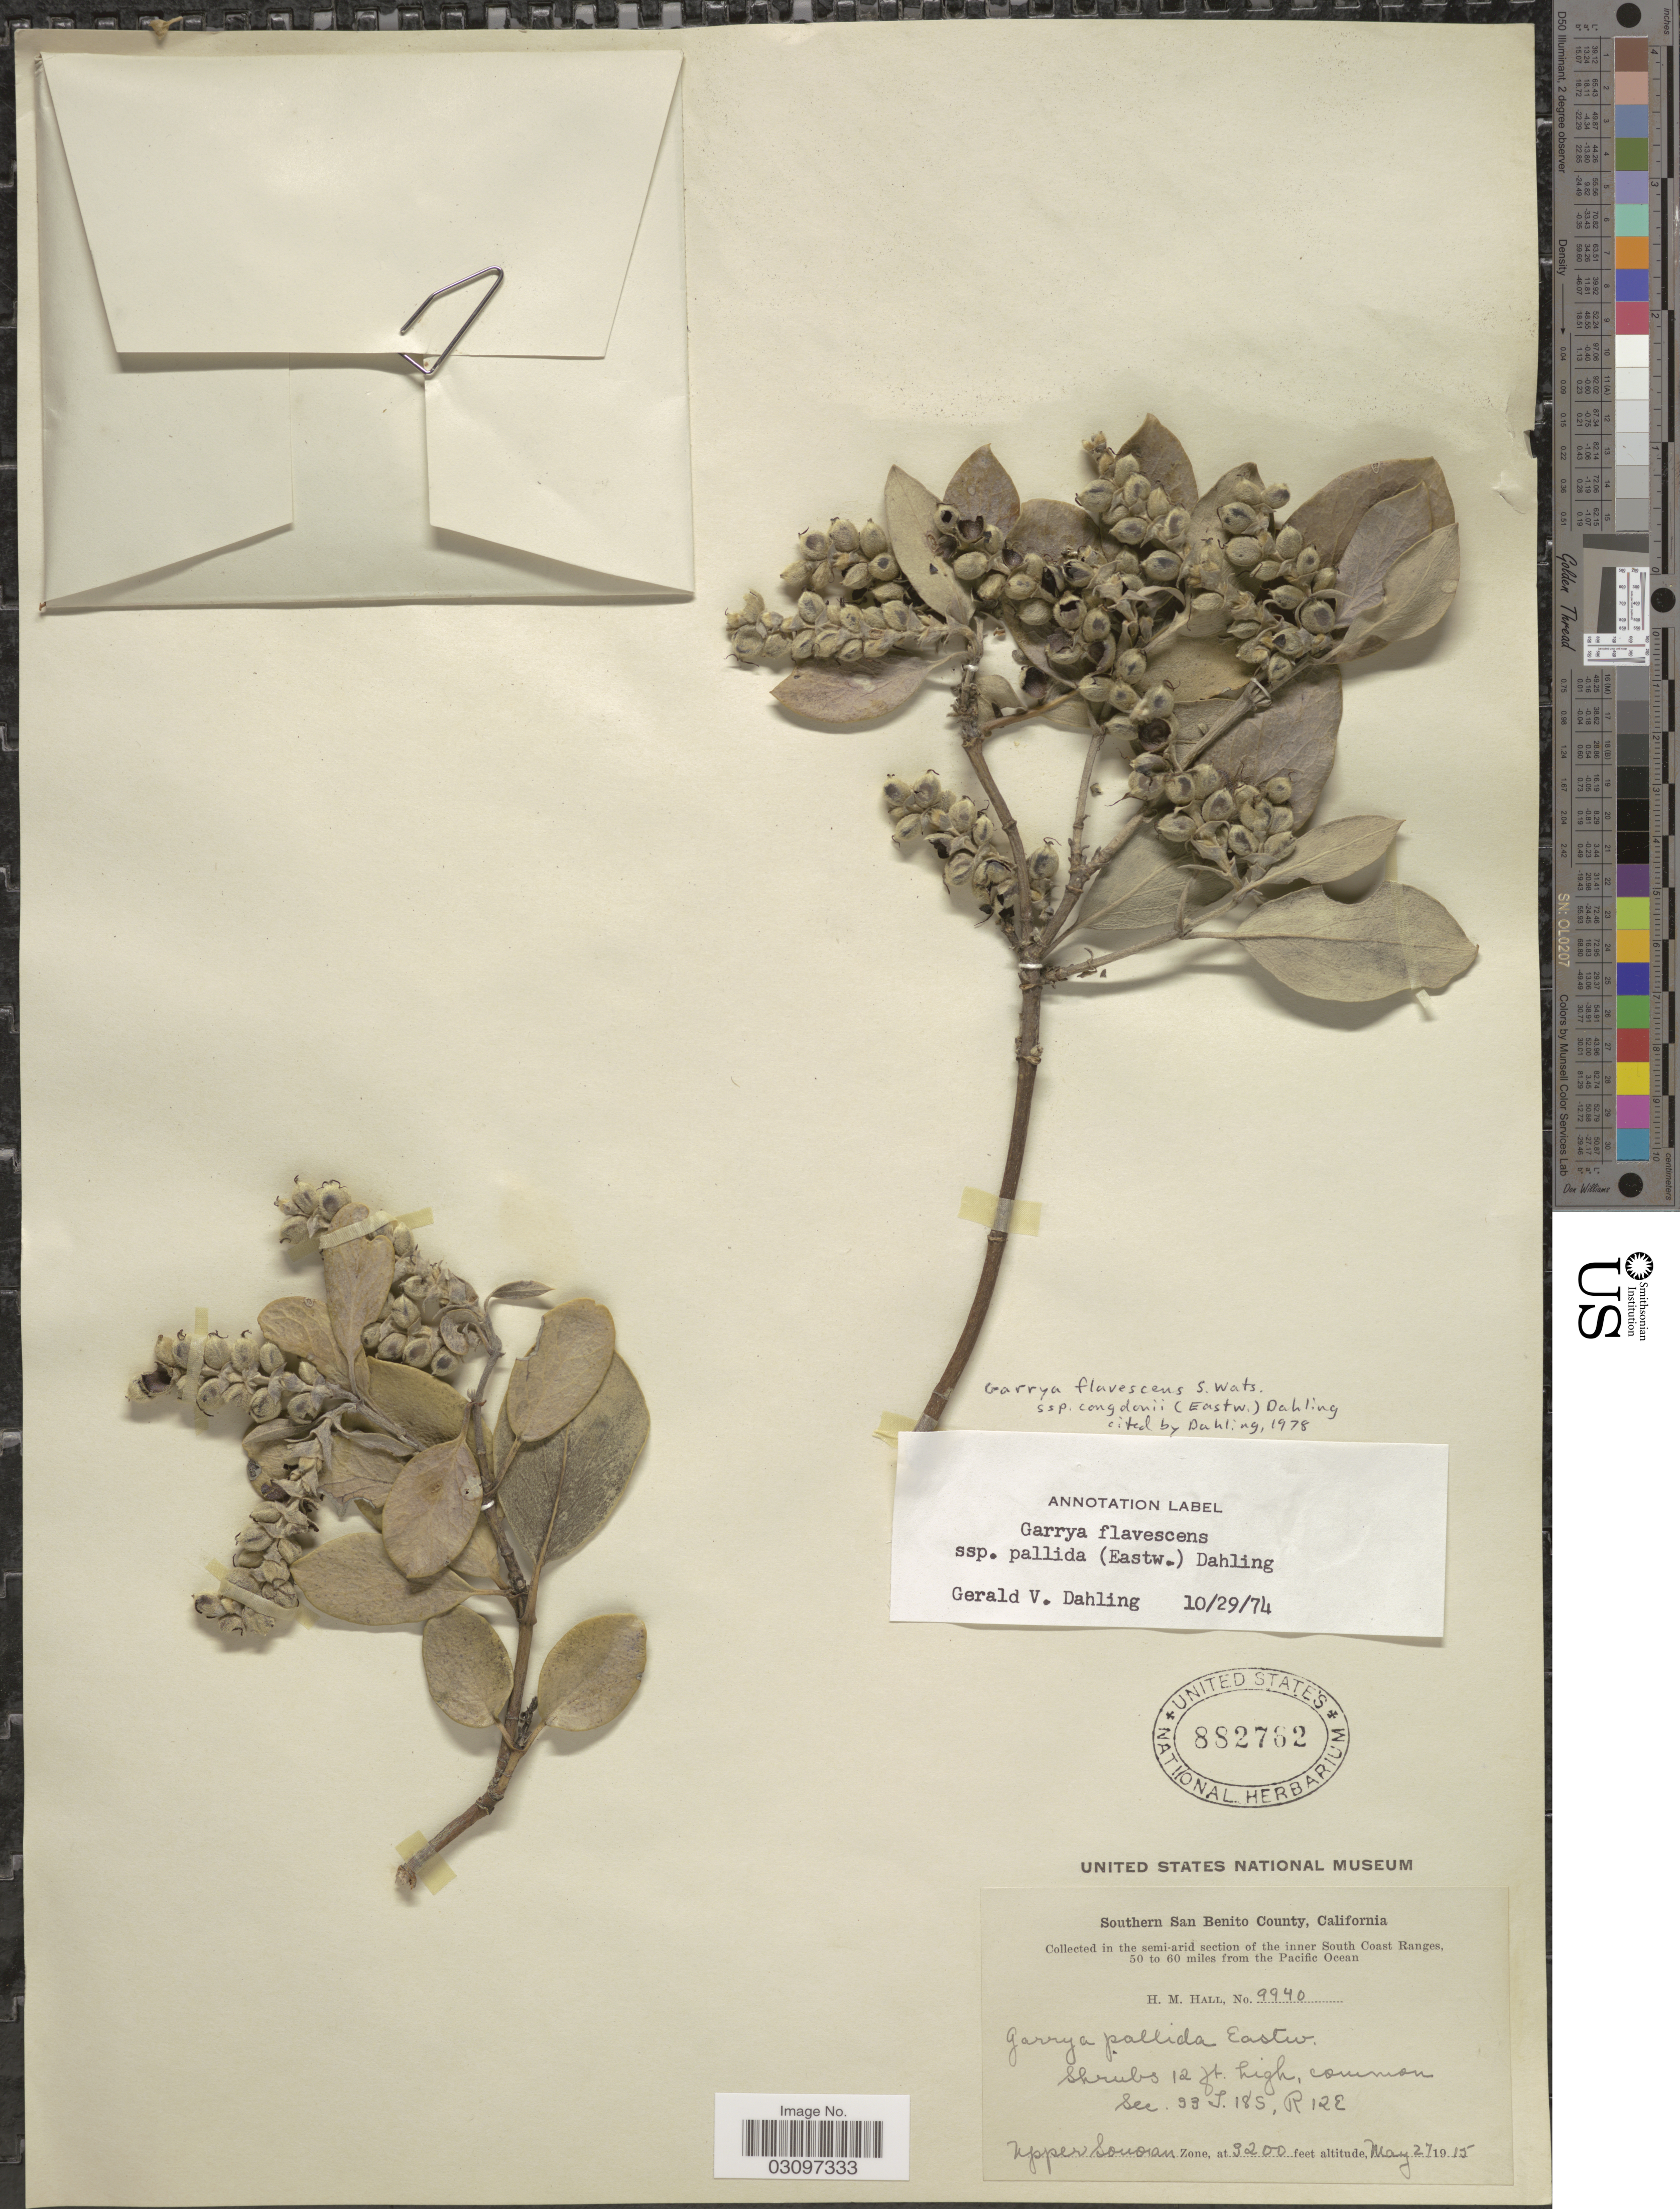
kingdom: Plantae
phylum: Tracheophyta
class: Magnoliopsida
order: Garryales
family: Garryaceae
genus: Garrya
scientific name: Garrya flavescens subsp. congdonii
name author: (Eastw.) Dahling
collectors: H. M. Hall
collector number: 9940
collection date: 1915-05-27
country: United States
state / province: California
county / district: San Benito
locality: Southern San Benito County. The semi-arid section of the inner South Coast Ranges, 50 to 60 miles from the Pacific Ocean. Upper Sonoran Zone. Sec. 33 T. 18 S, R 12 E.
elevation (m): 2804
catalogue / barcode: US 882762